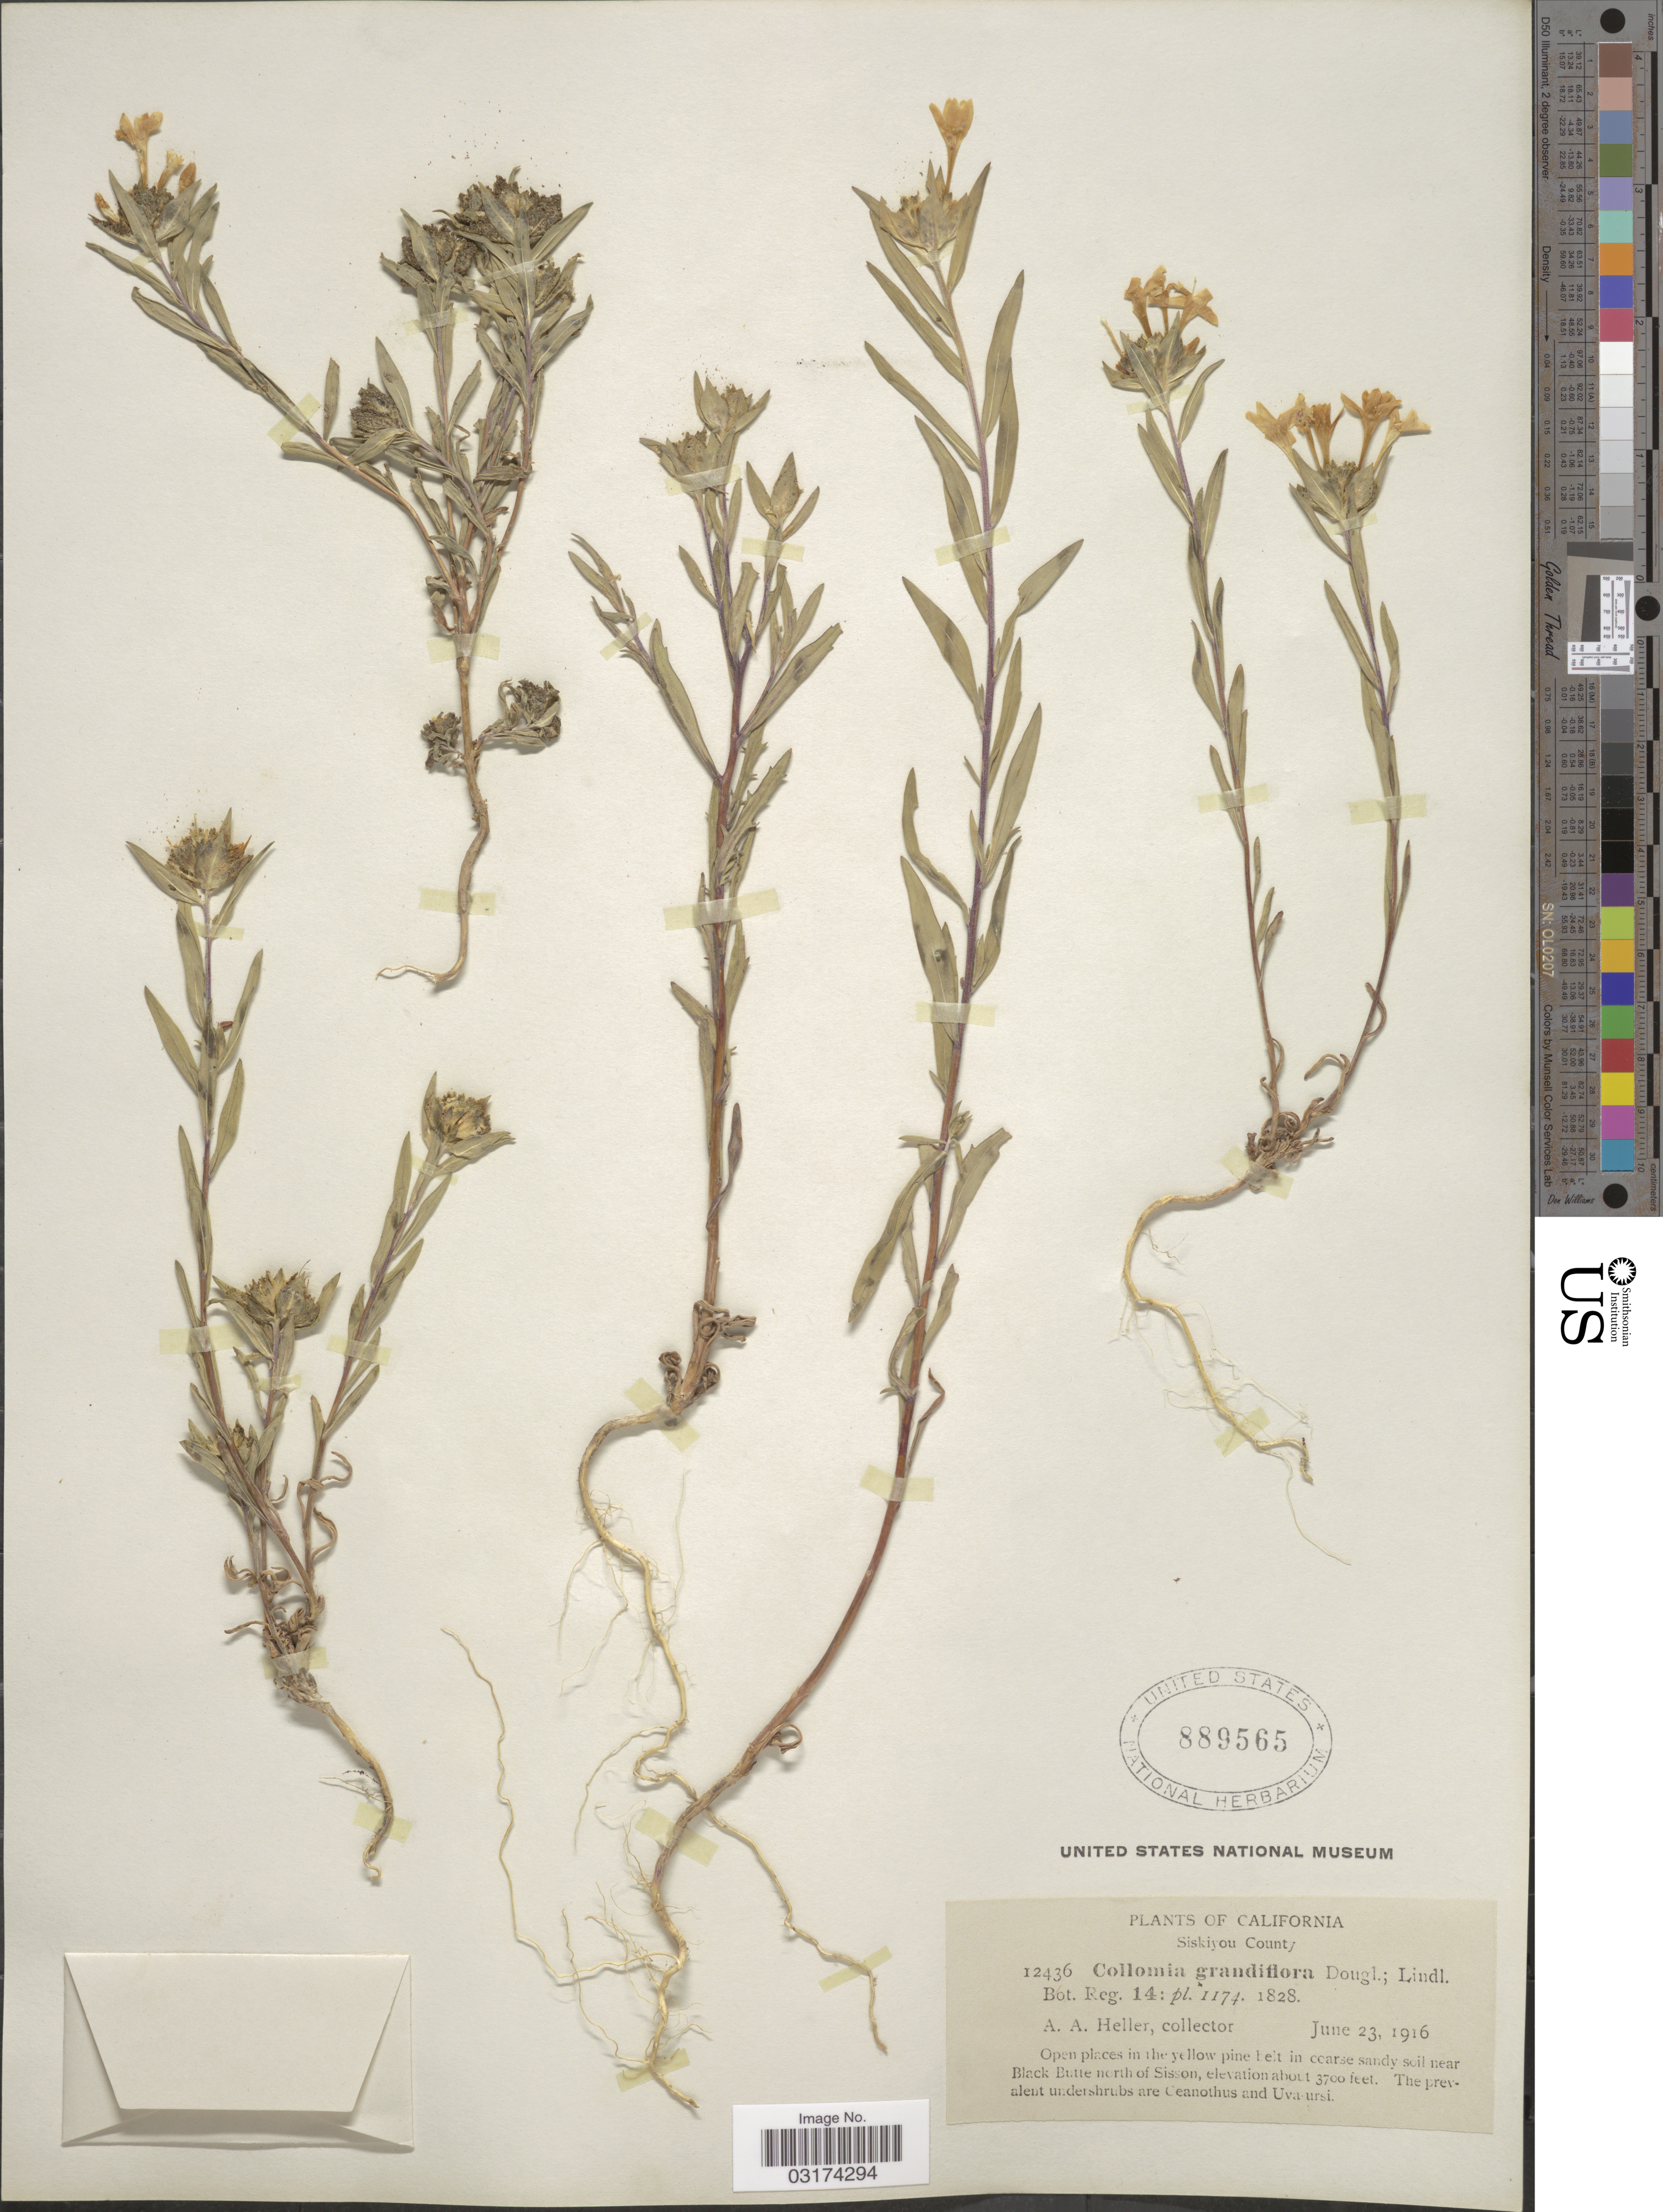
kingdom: Plantae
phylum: Tracheophyta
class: Magnoliopsida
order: Ericales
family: Polemoniaceae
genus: Collomia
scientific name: Collomia grandiflora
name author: Douglas ex Lindl.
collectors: A. A. Heller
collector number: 12436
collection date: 1916-06-23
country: United States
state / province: California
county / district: Siskiyou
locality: Siskiyou County. Near Black Butte north of Sisson.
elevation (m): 1128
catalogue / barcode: US 889565